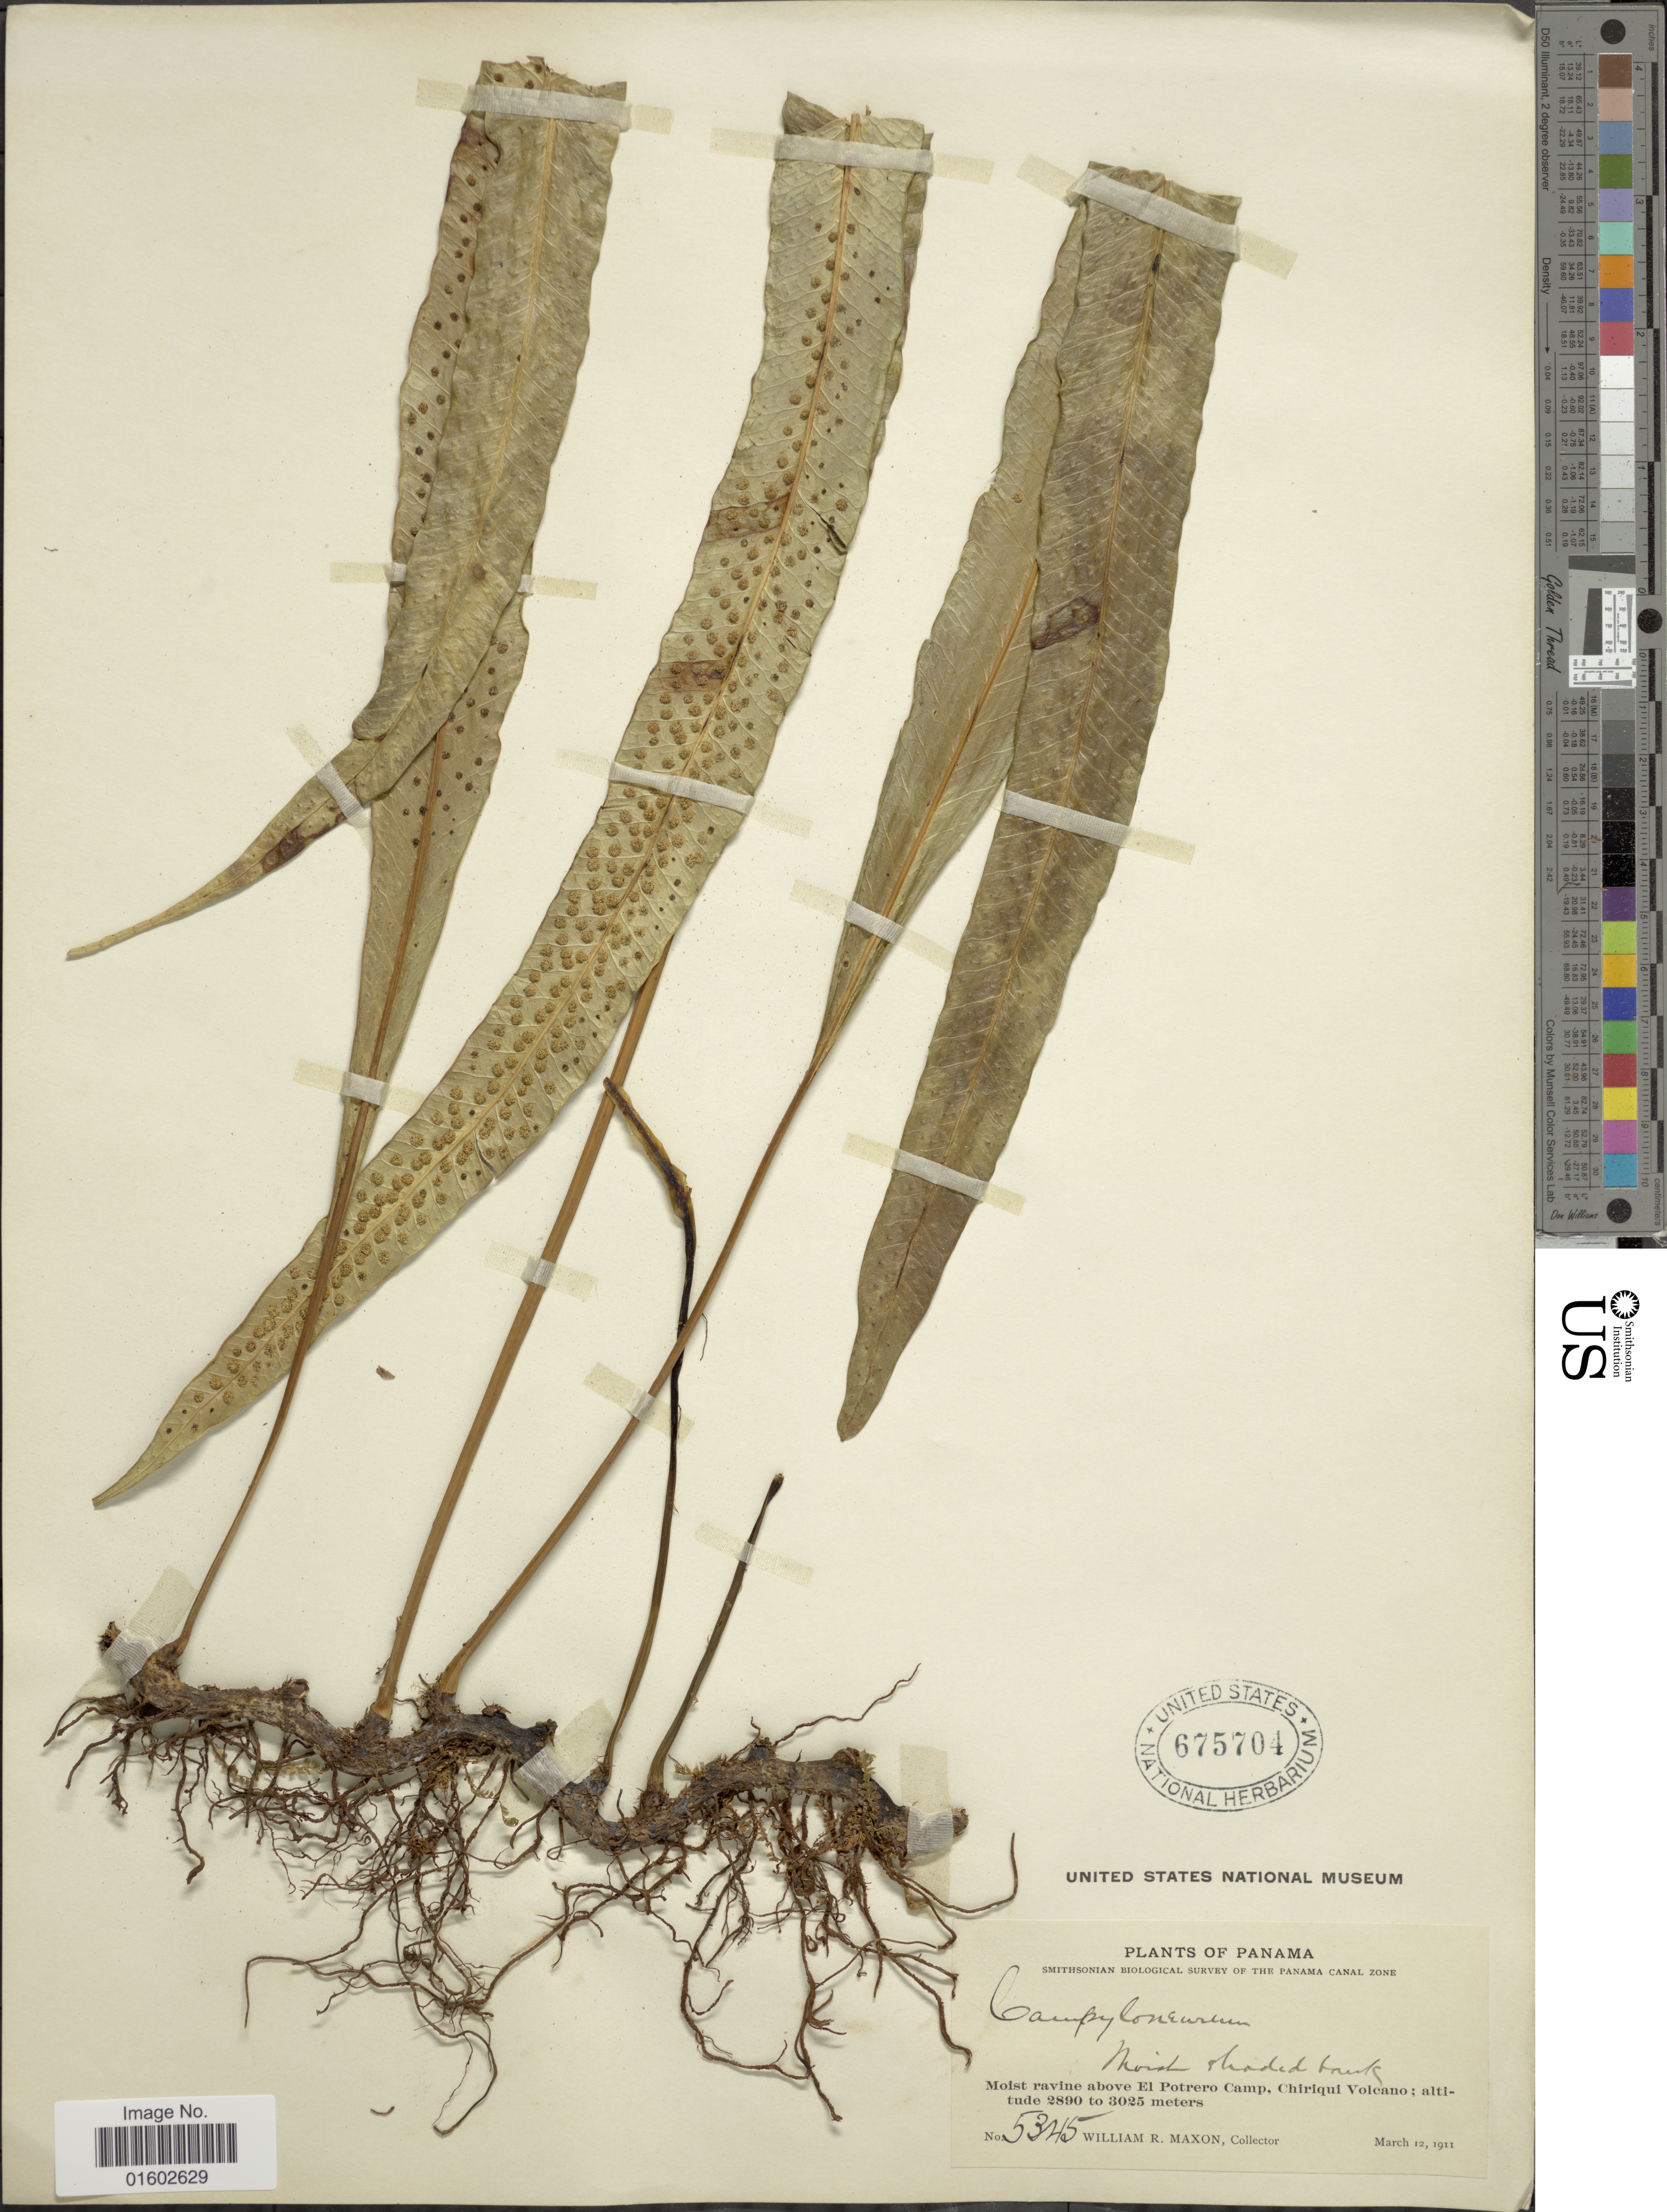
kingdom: Plantae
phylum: Tracheophyta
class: Polypodiopsida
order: Polypodiales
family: Polypodiaceae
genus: Campyloneurum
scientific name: Campyloneurum amphostenon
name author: (Kunze ex Klotzsch) Fée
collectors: W. R. Maxon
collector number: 5345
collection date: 1911-03-12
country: Panama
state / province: Chiriqui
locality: The Panana Canal Zone, Moist Ravine above El Potrero Camp, Chiriqui Volcano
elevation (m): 2890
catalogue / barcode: US 675704